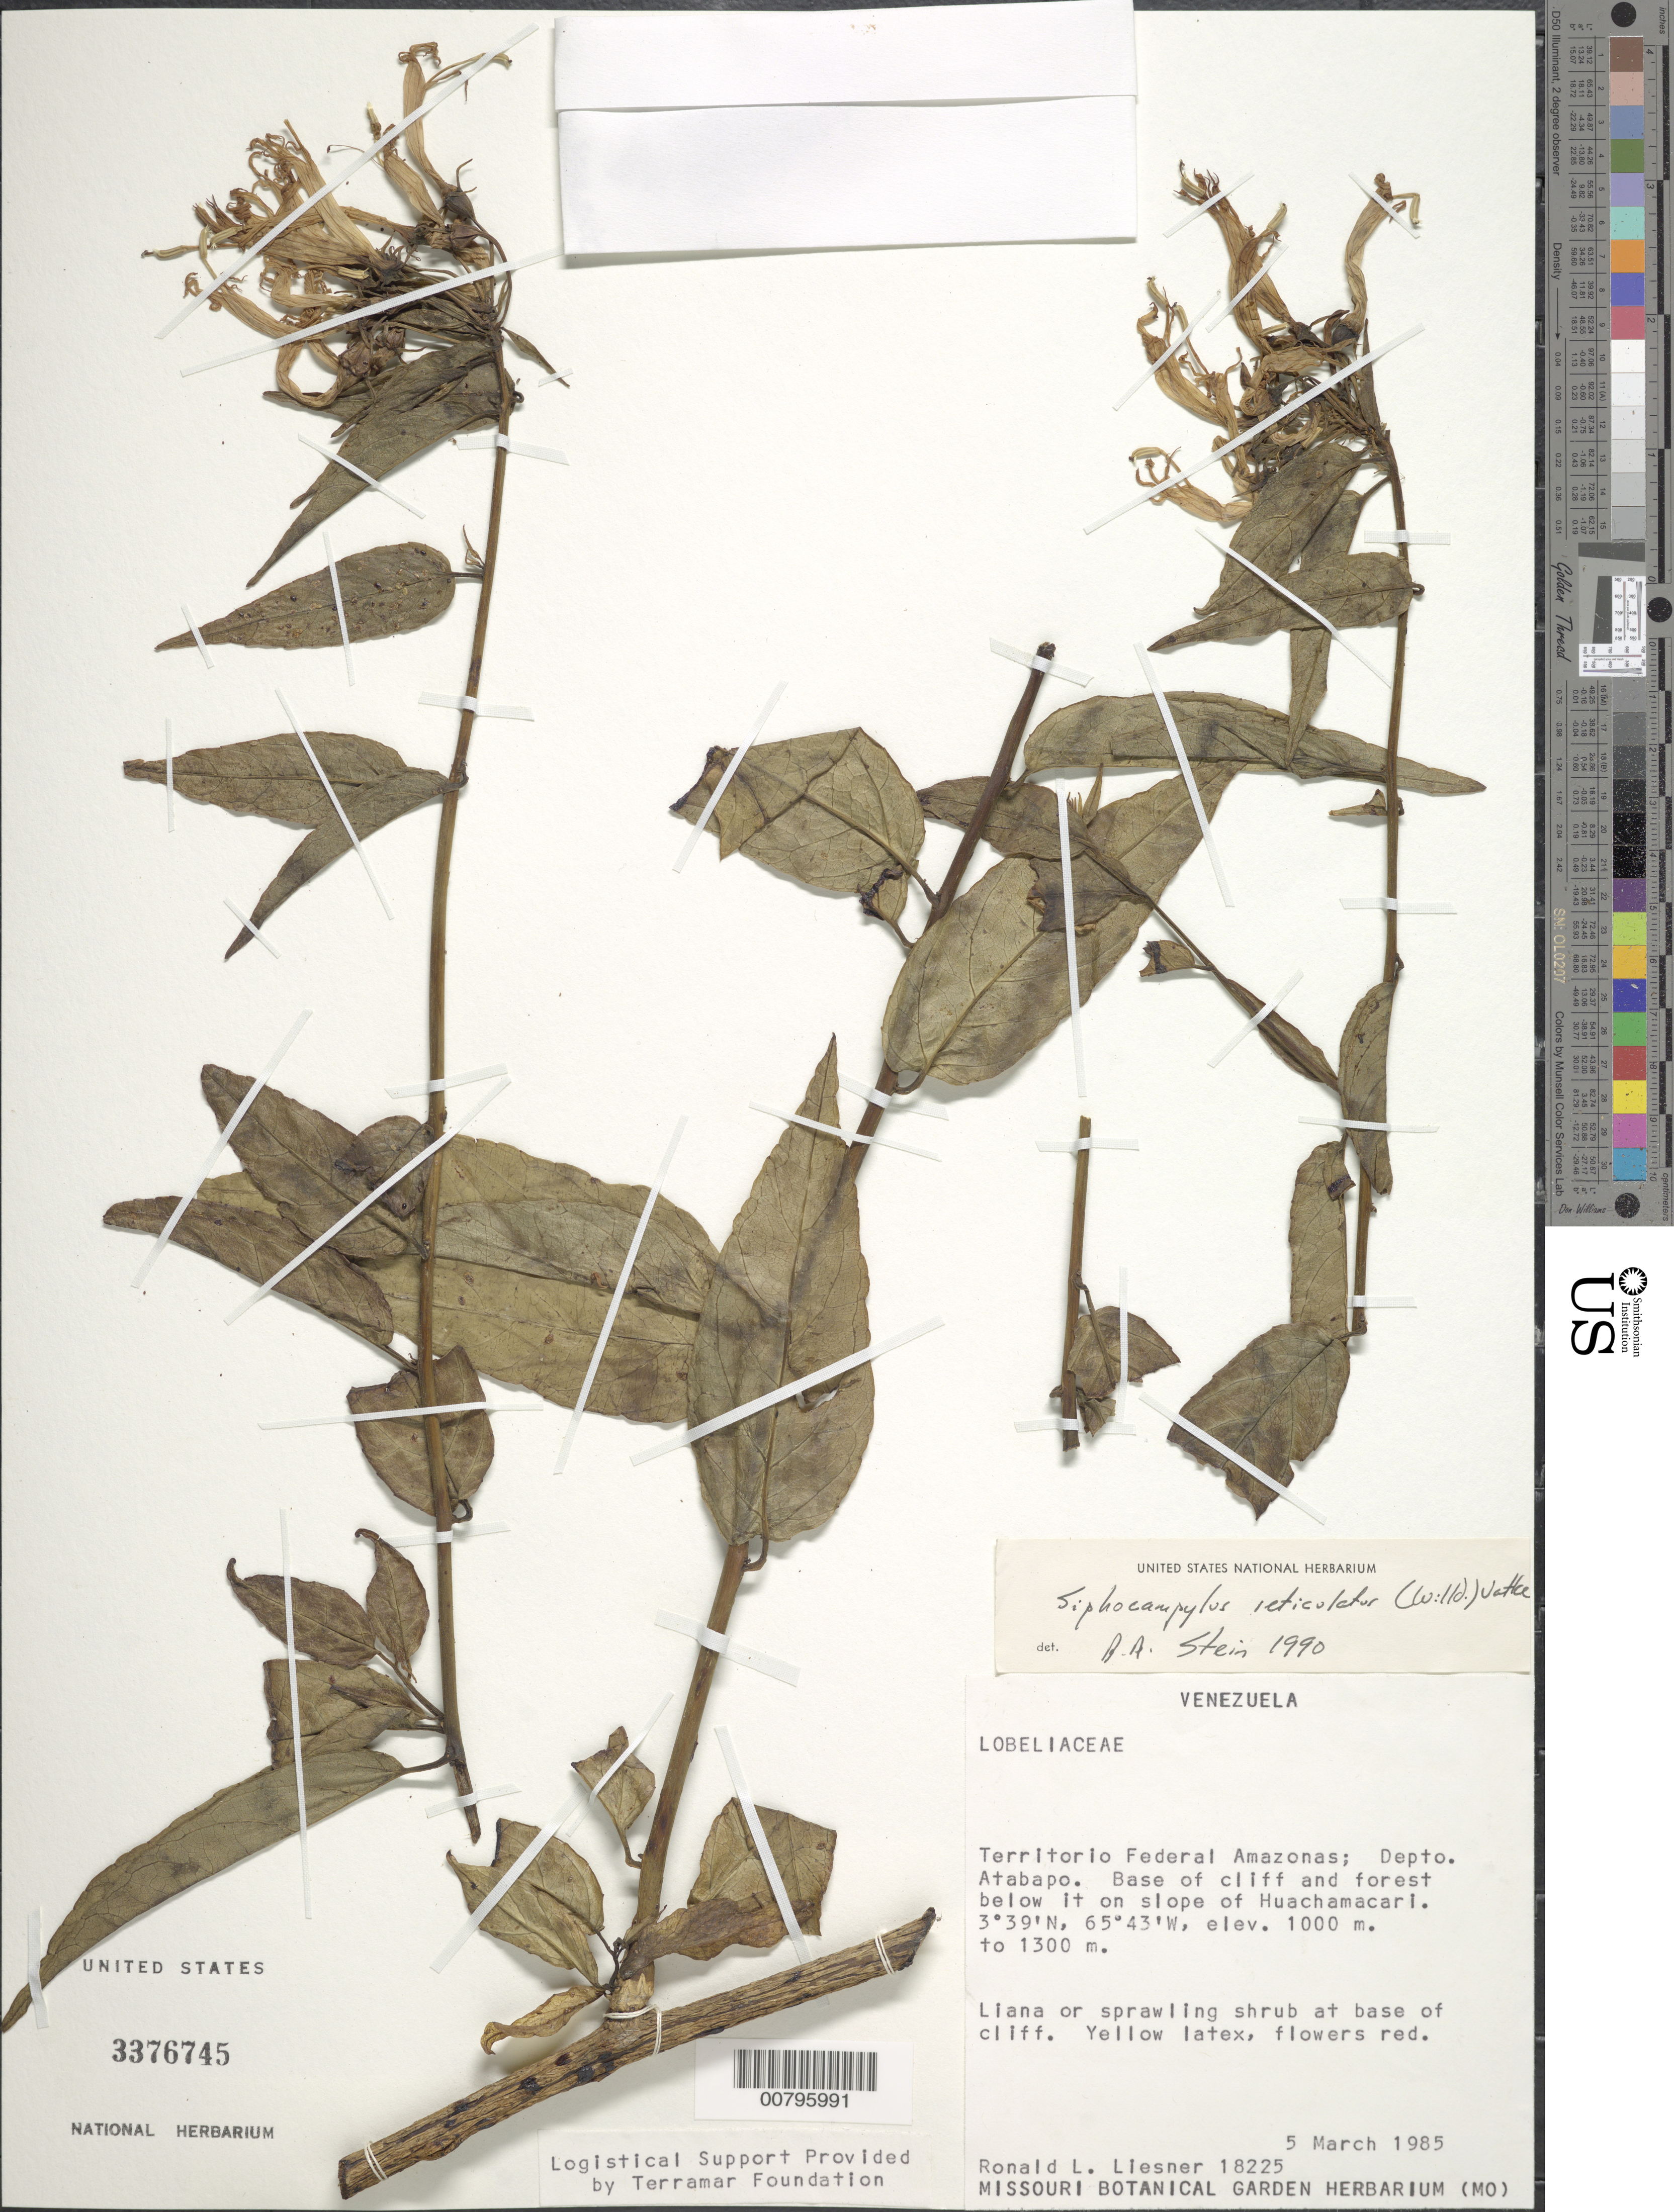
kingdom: Plantae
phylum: Tracheophyta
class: Magnoliopsida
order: Asterales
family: Campanulaceae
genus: Siphocampylus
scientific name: Siphocampylus reticulatus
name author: (Willd. ex Schult. & Roem.) Klotzsch & H. Karst. ex Vatke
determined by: Stein, B. A., Senior Director, Climate Adaptation and Resilience, National Wildlife Federation (UNITED STATES)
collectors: R. L. Liesner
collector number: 18225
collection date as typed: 5-Mar-85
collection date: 1985-03-05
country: Venezuela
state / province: Amazonas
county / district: Atabapo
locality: Huachamacari slopes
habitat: Base of cliff and forest below it on slope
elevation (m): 1000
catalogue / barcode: US 3376745